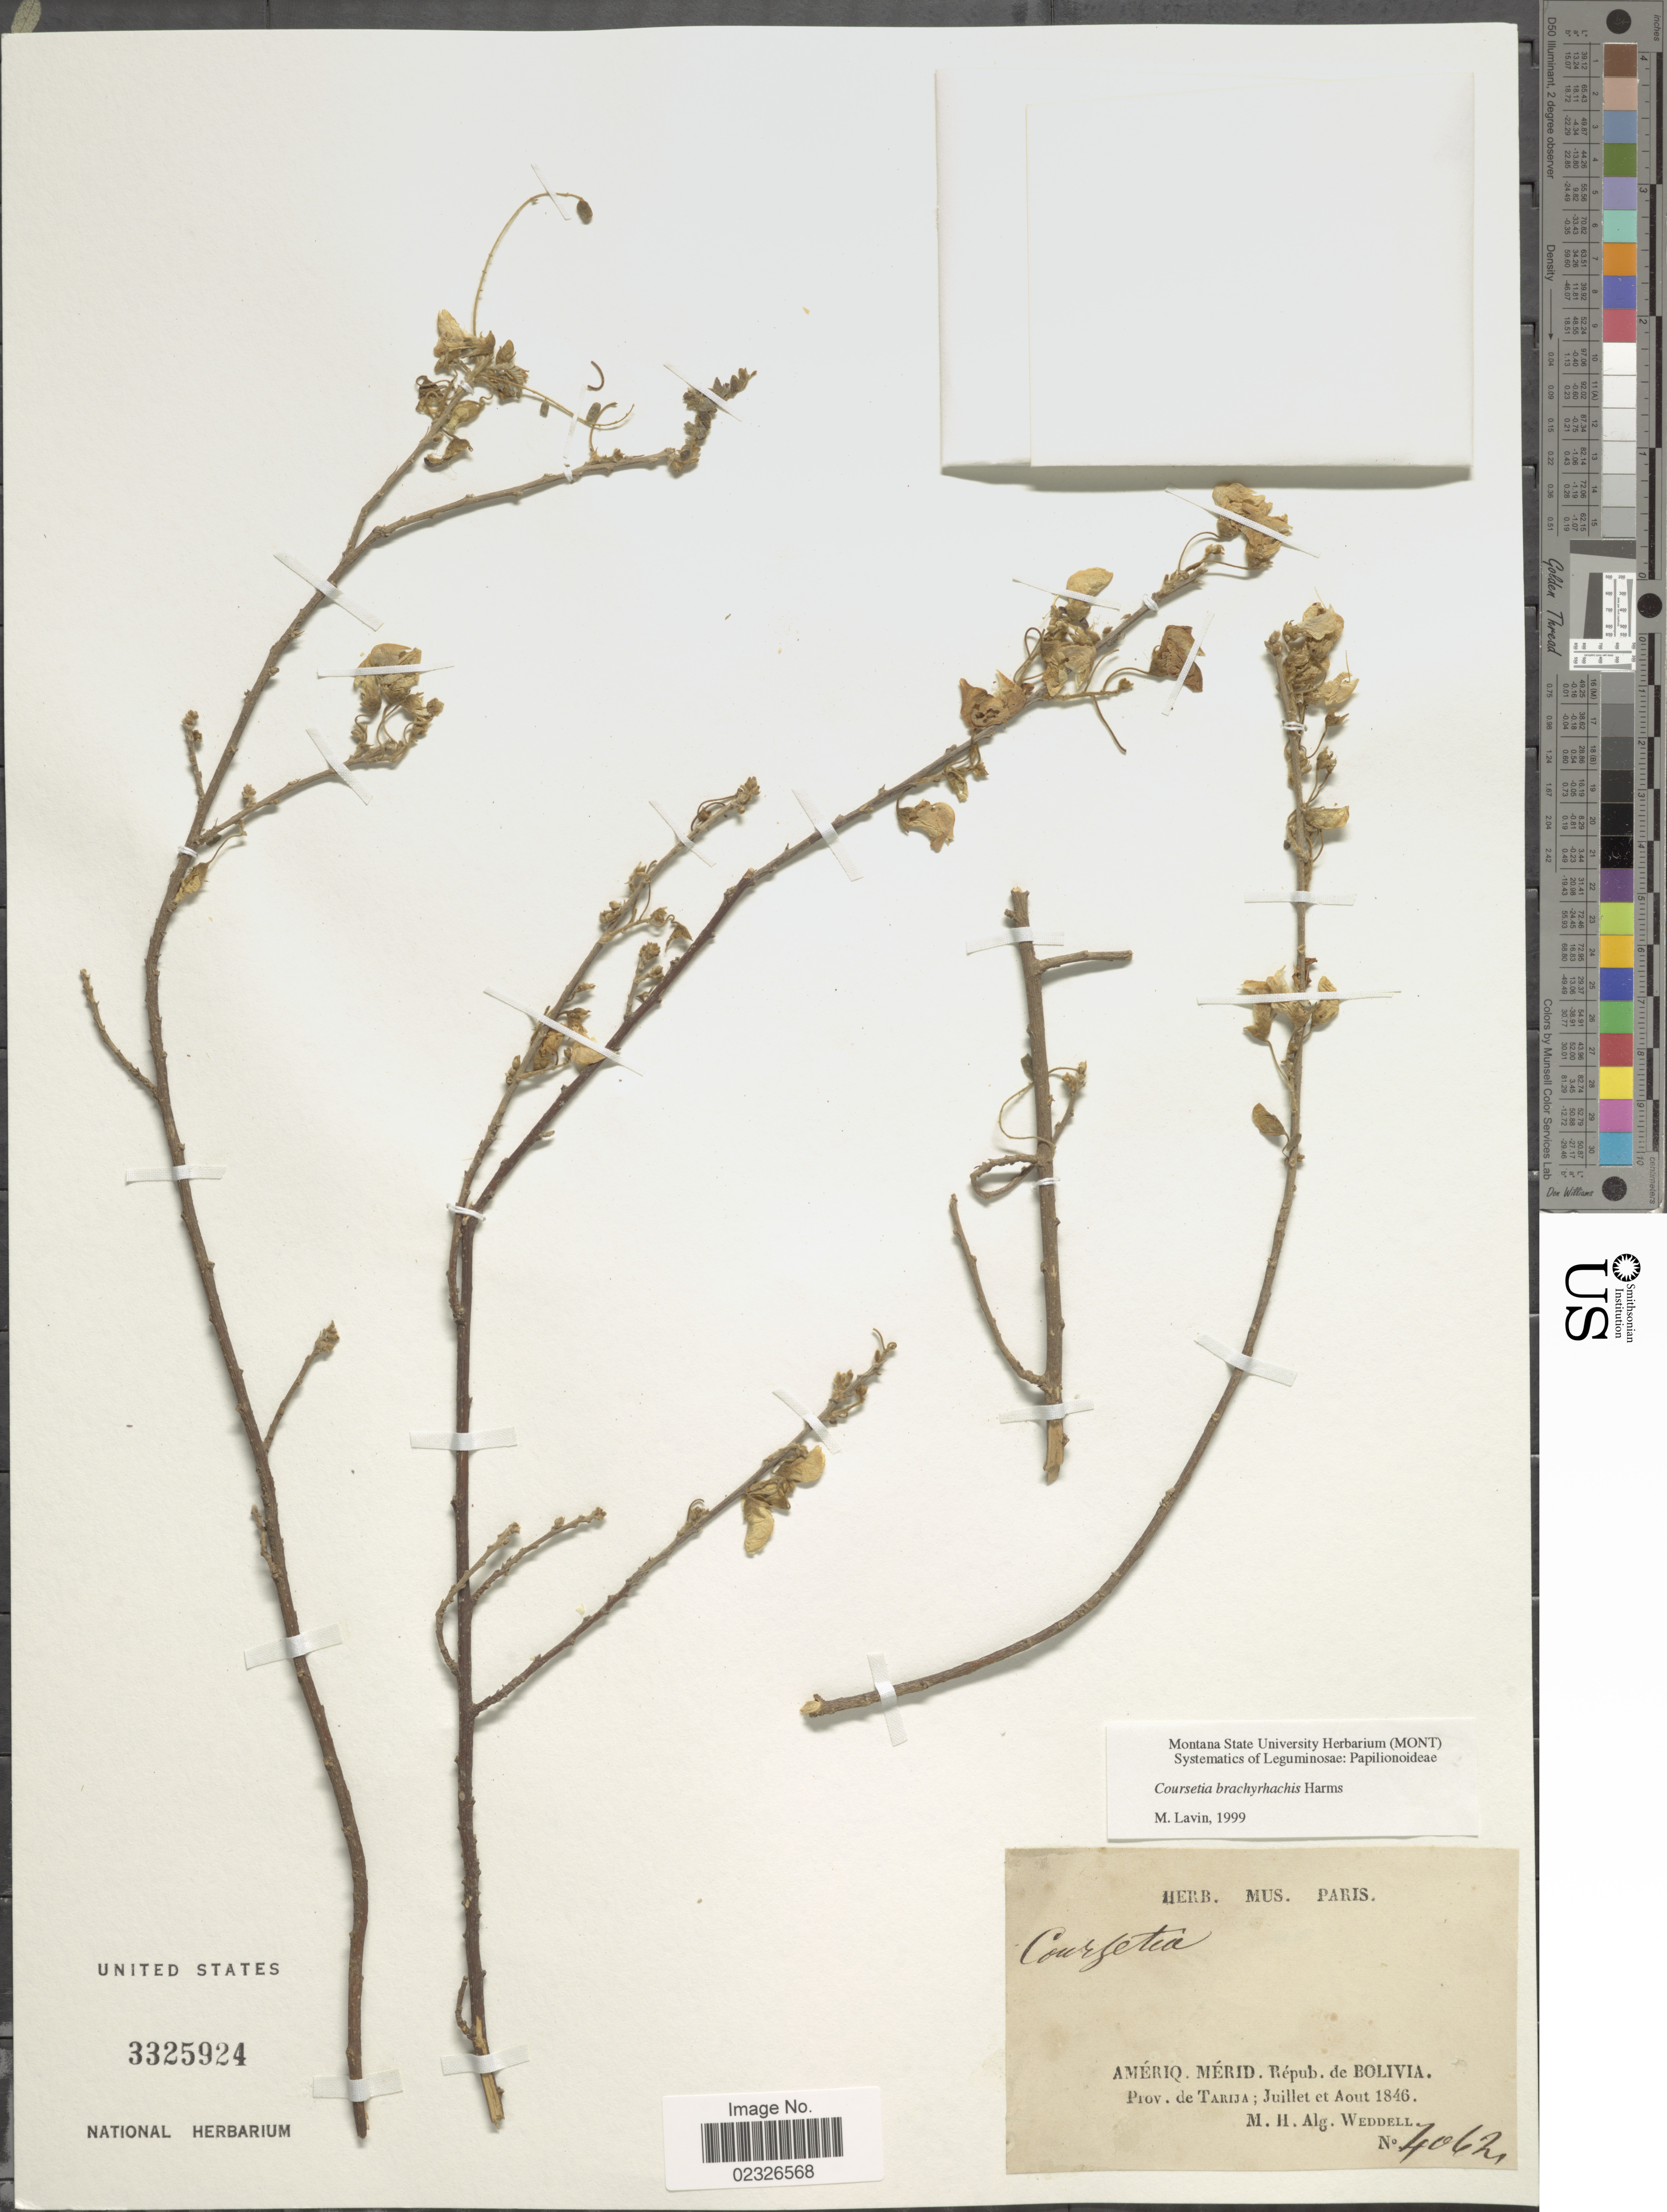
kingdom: Plantae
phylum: Tracheophyta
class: Magnoliopsida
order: Fabales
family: Fabaceae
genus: Coursetia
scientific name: Coursetia brachyrhachis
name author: Harms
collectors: H. A. Weddell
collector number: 4062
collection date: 1846-07/1846-08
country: Bolivia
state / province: Tarija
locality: Ameriq, Merid. Repub. de Bolivia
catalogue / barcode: US 3325924